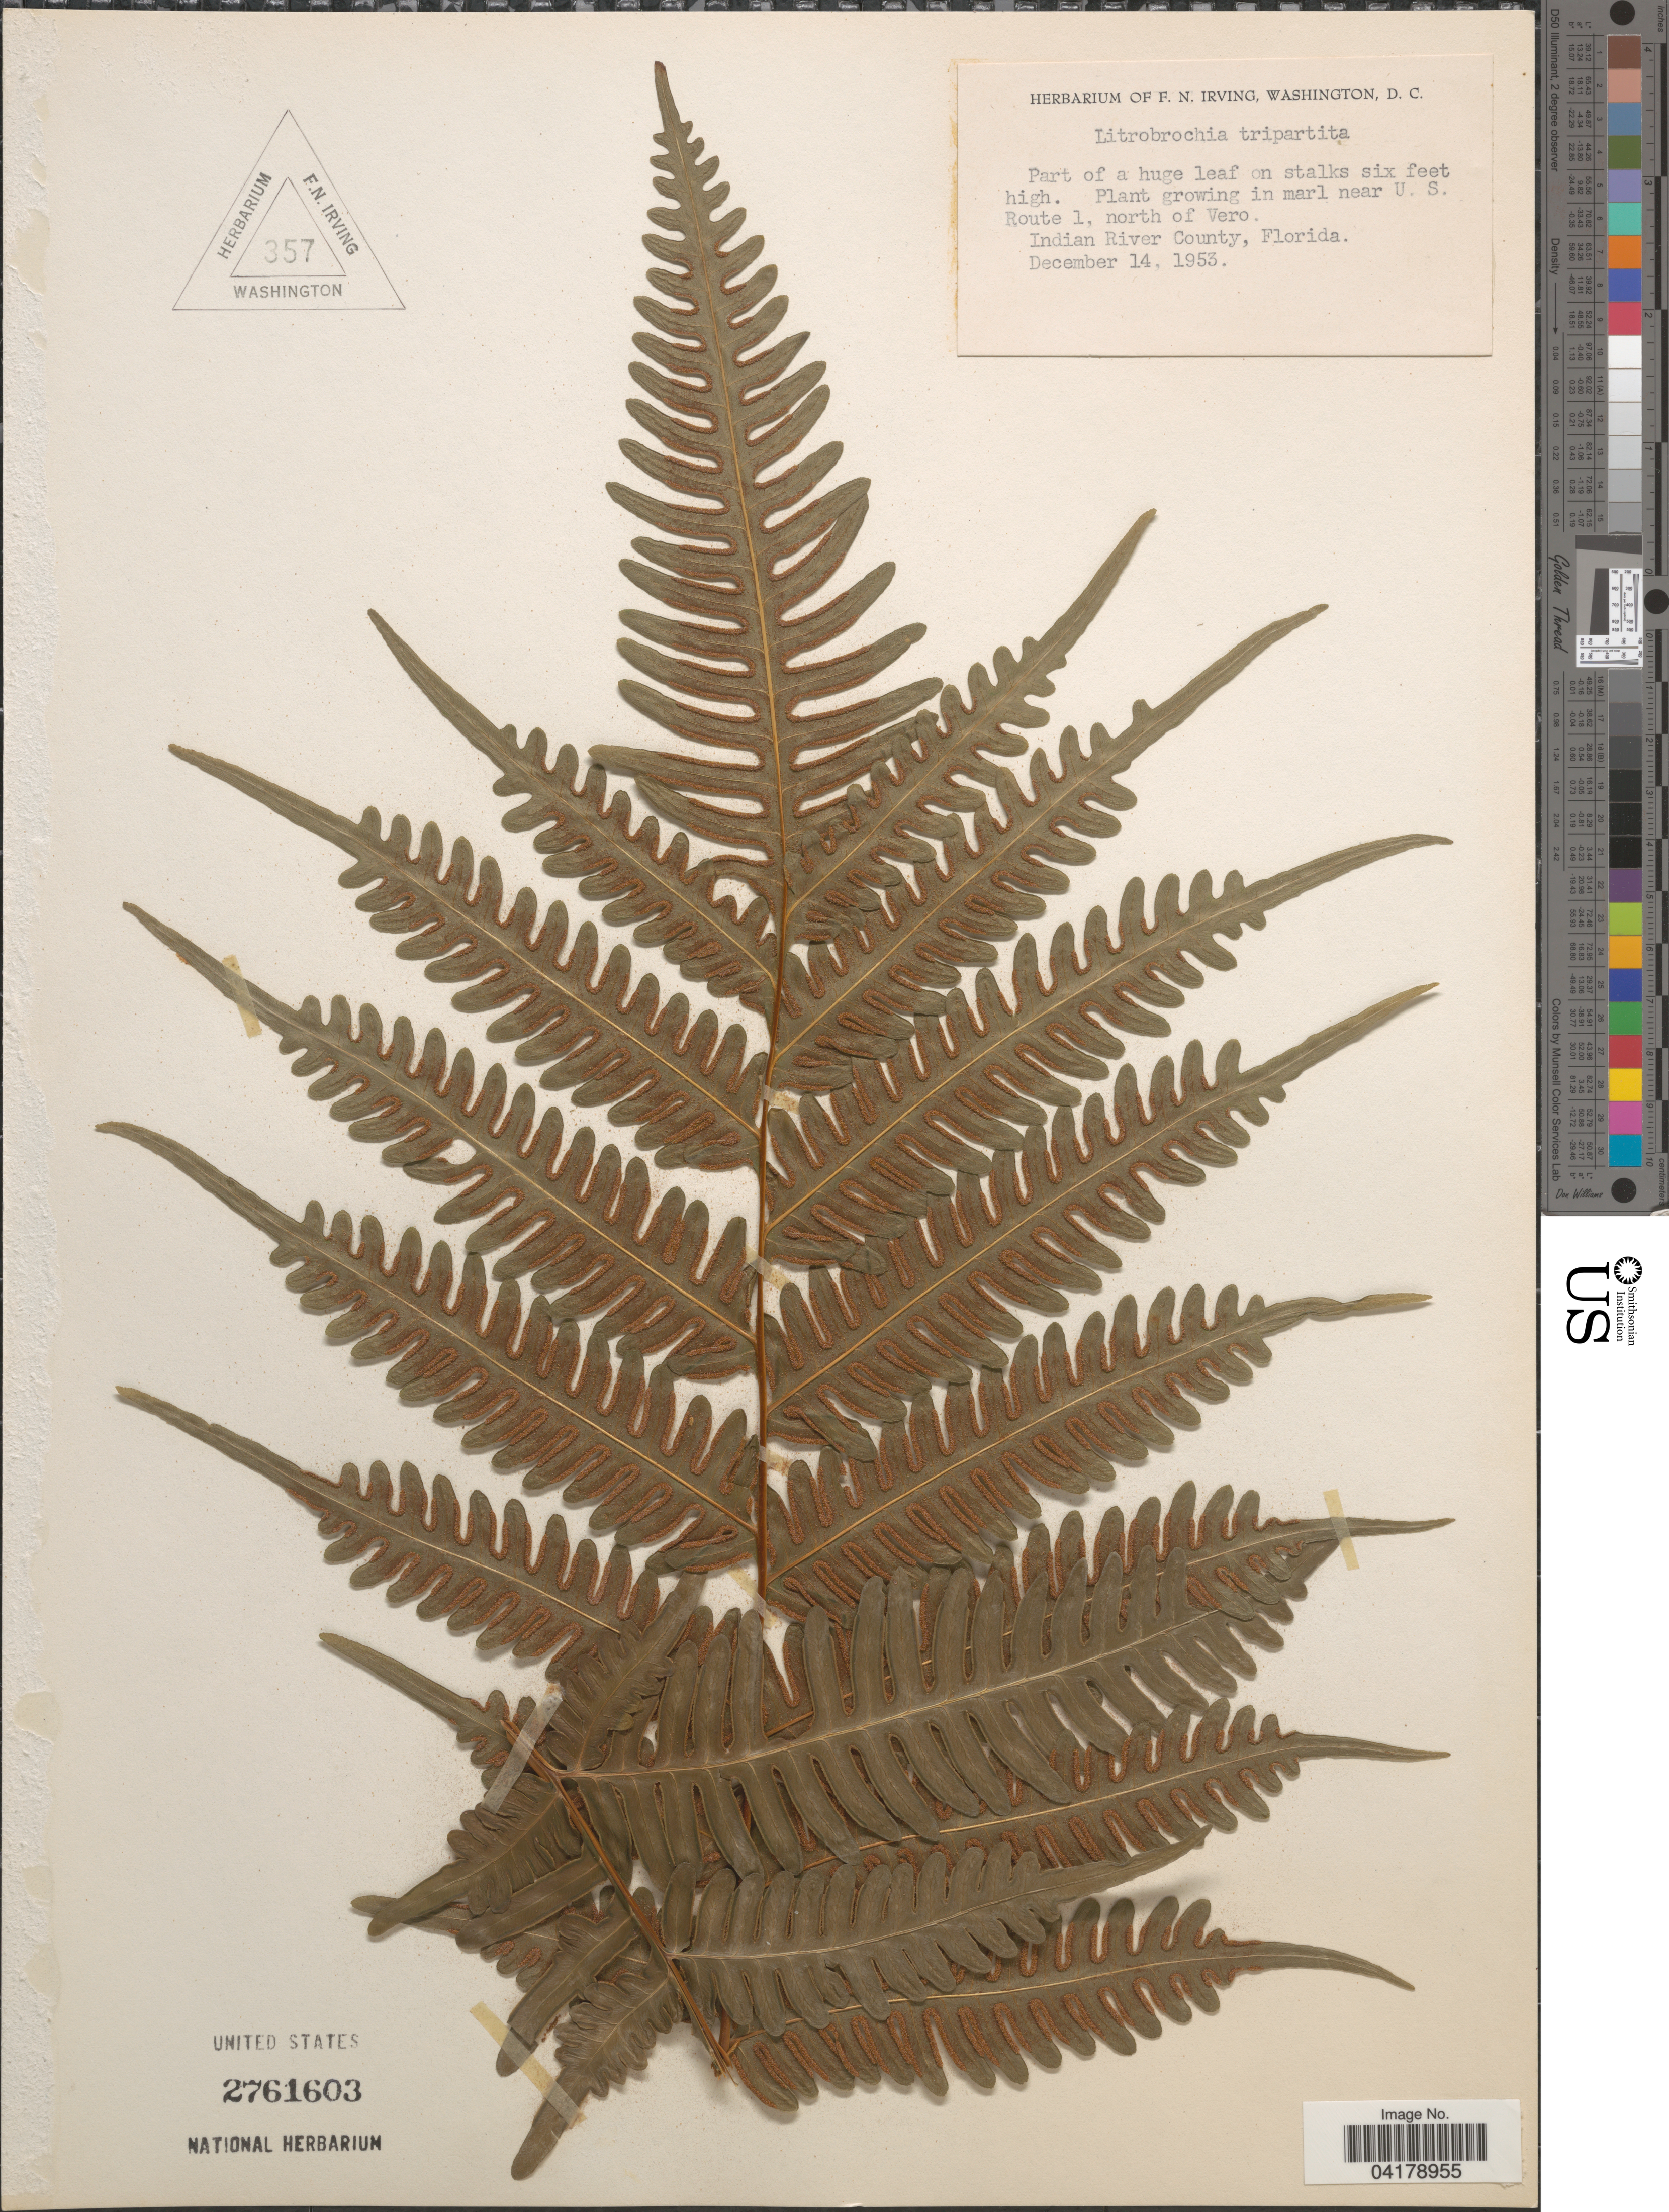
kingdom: Plantae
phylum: Tracheophyta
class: Polypodiopsida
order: Polypodiales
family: Pteridaceae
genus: Pteris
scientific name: Pteris tripartita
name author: Sw.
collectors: ex herb. F.N. Irving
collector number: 357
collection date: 1953-12-14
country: United States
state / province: Florida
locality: Plant growing in marl near U. S. Route 1, north of Vero. Indian River County.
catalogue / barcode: US 2761603